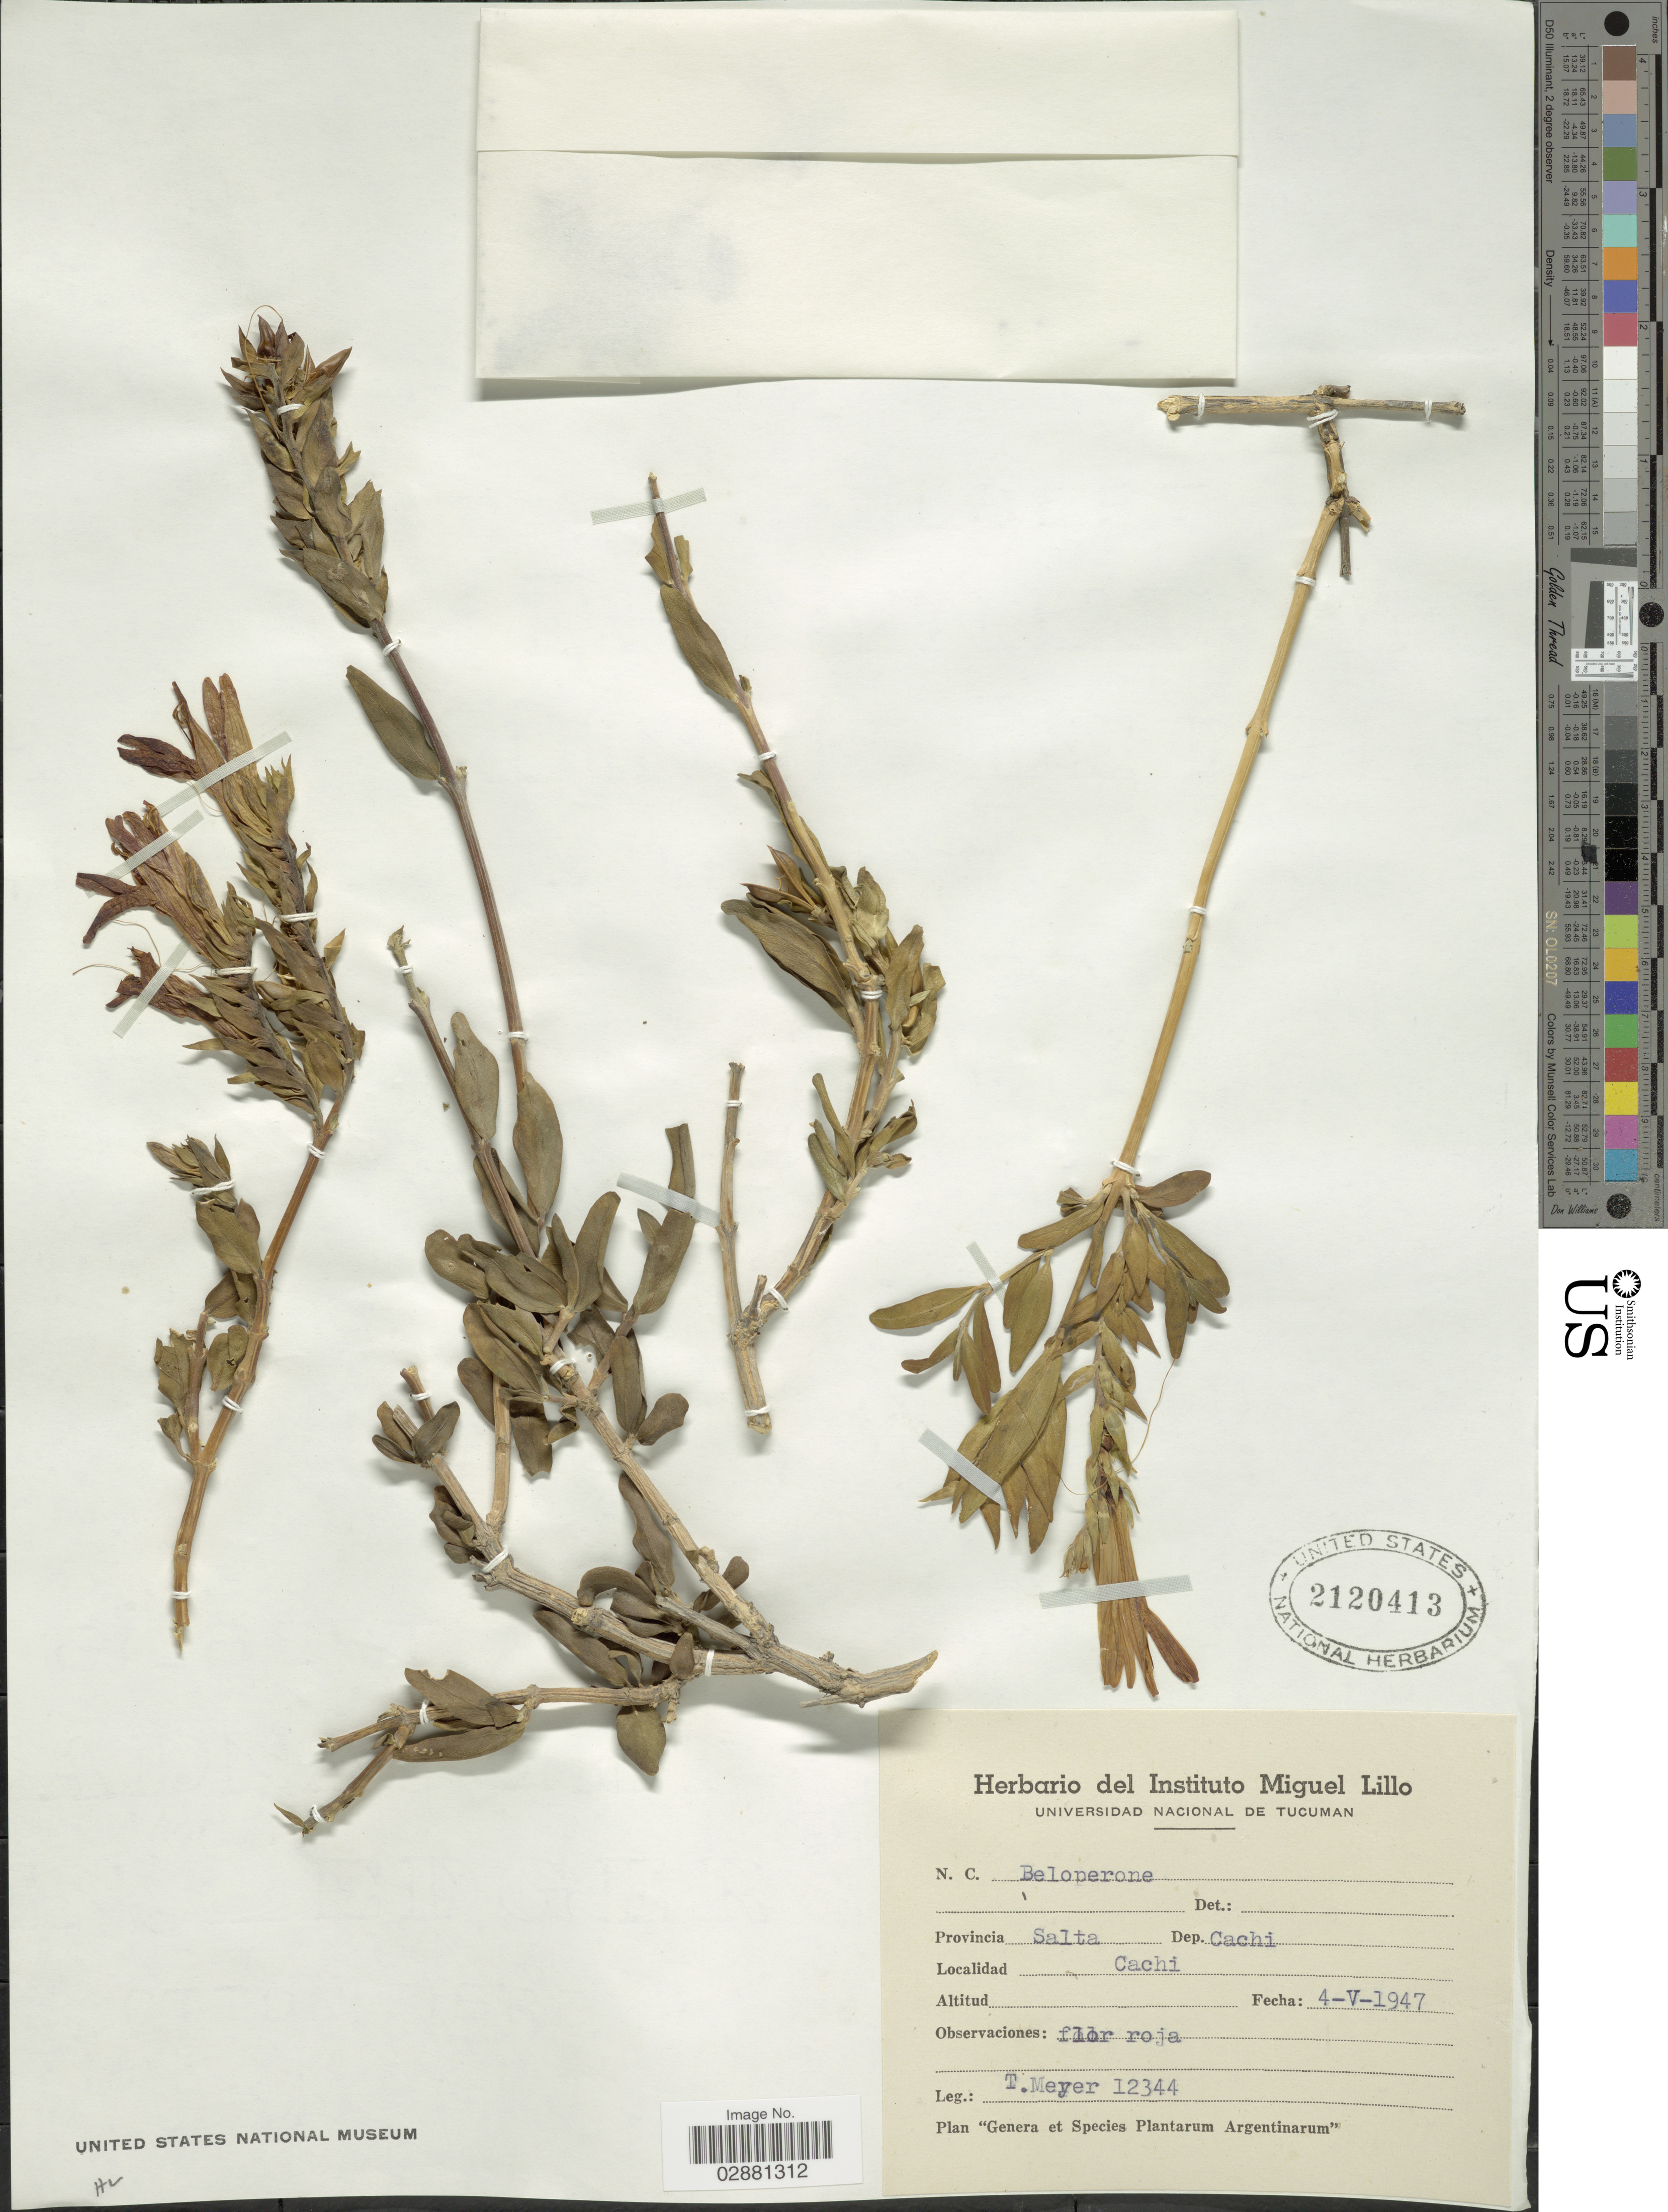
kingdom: Plantae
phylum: Tracheophyta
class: Magnoliopsida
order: Lamiales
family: Acanthaceae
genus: Justicia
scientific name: Justicia xylosteoides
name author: Griseb.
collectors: T. Meyer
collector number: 12344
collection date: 1947-05-04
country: Argentina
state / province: Salta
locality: Dep. Cachi, Cachi.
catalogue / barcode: US 2120413